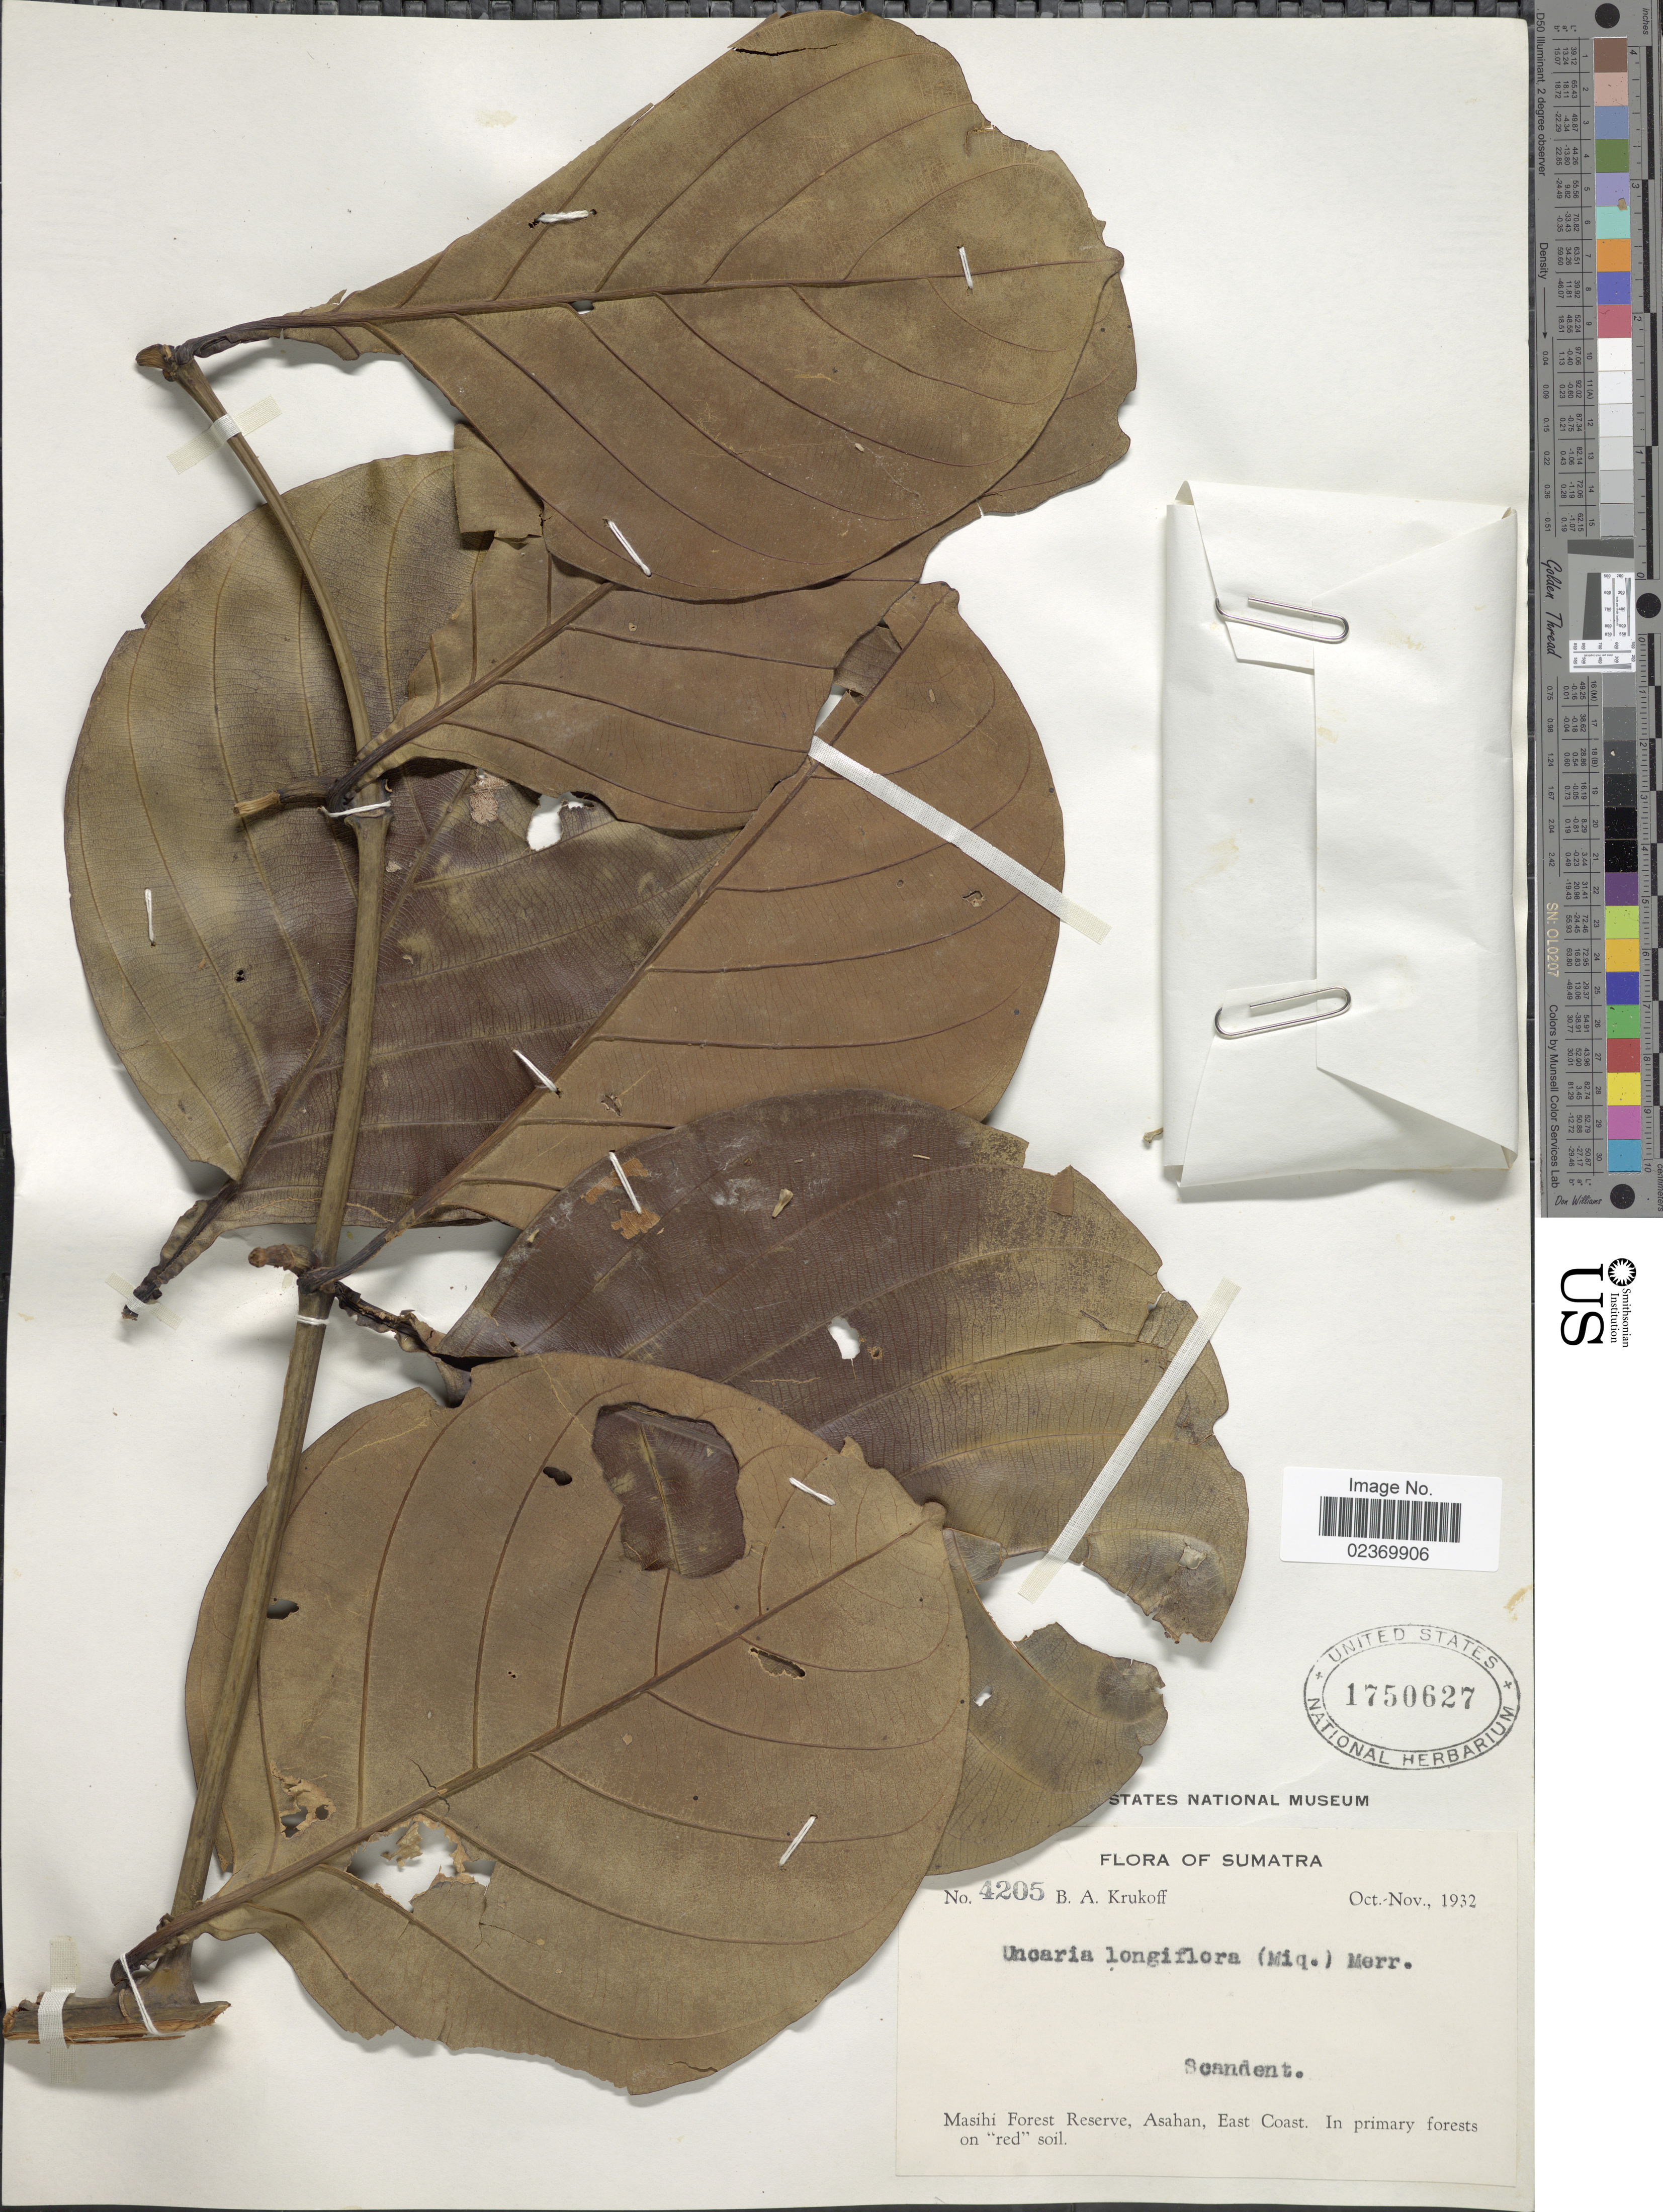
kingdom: Plantae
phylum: Tracheophyta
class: Magnoliopsida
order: Gentianales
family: Rubiaceae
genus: Uncaria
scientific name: Uncaria longiflora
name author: (Poir.) Merr.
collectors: B. A. Krukoff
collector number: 4205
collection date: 1932-10/1932-11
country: Indonesia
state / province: Sumatra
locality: Masihi Forest Reserve, Asahan, East Coast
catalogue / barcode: US 1750627